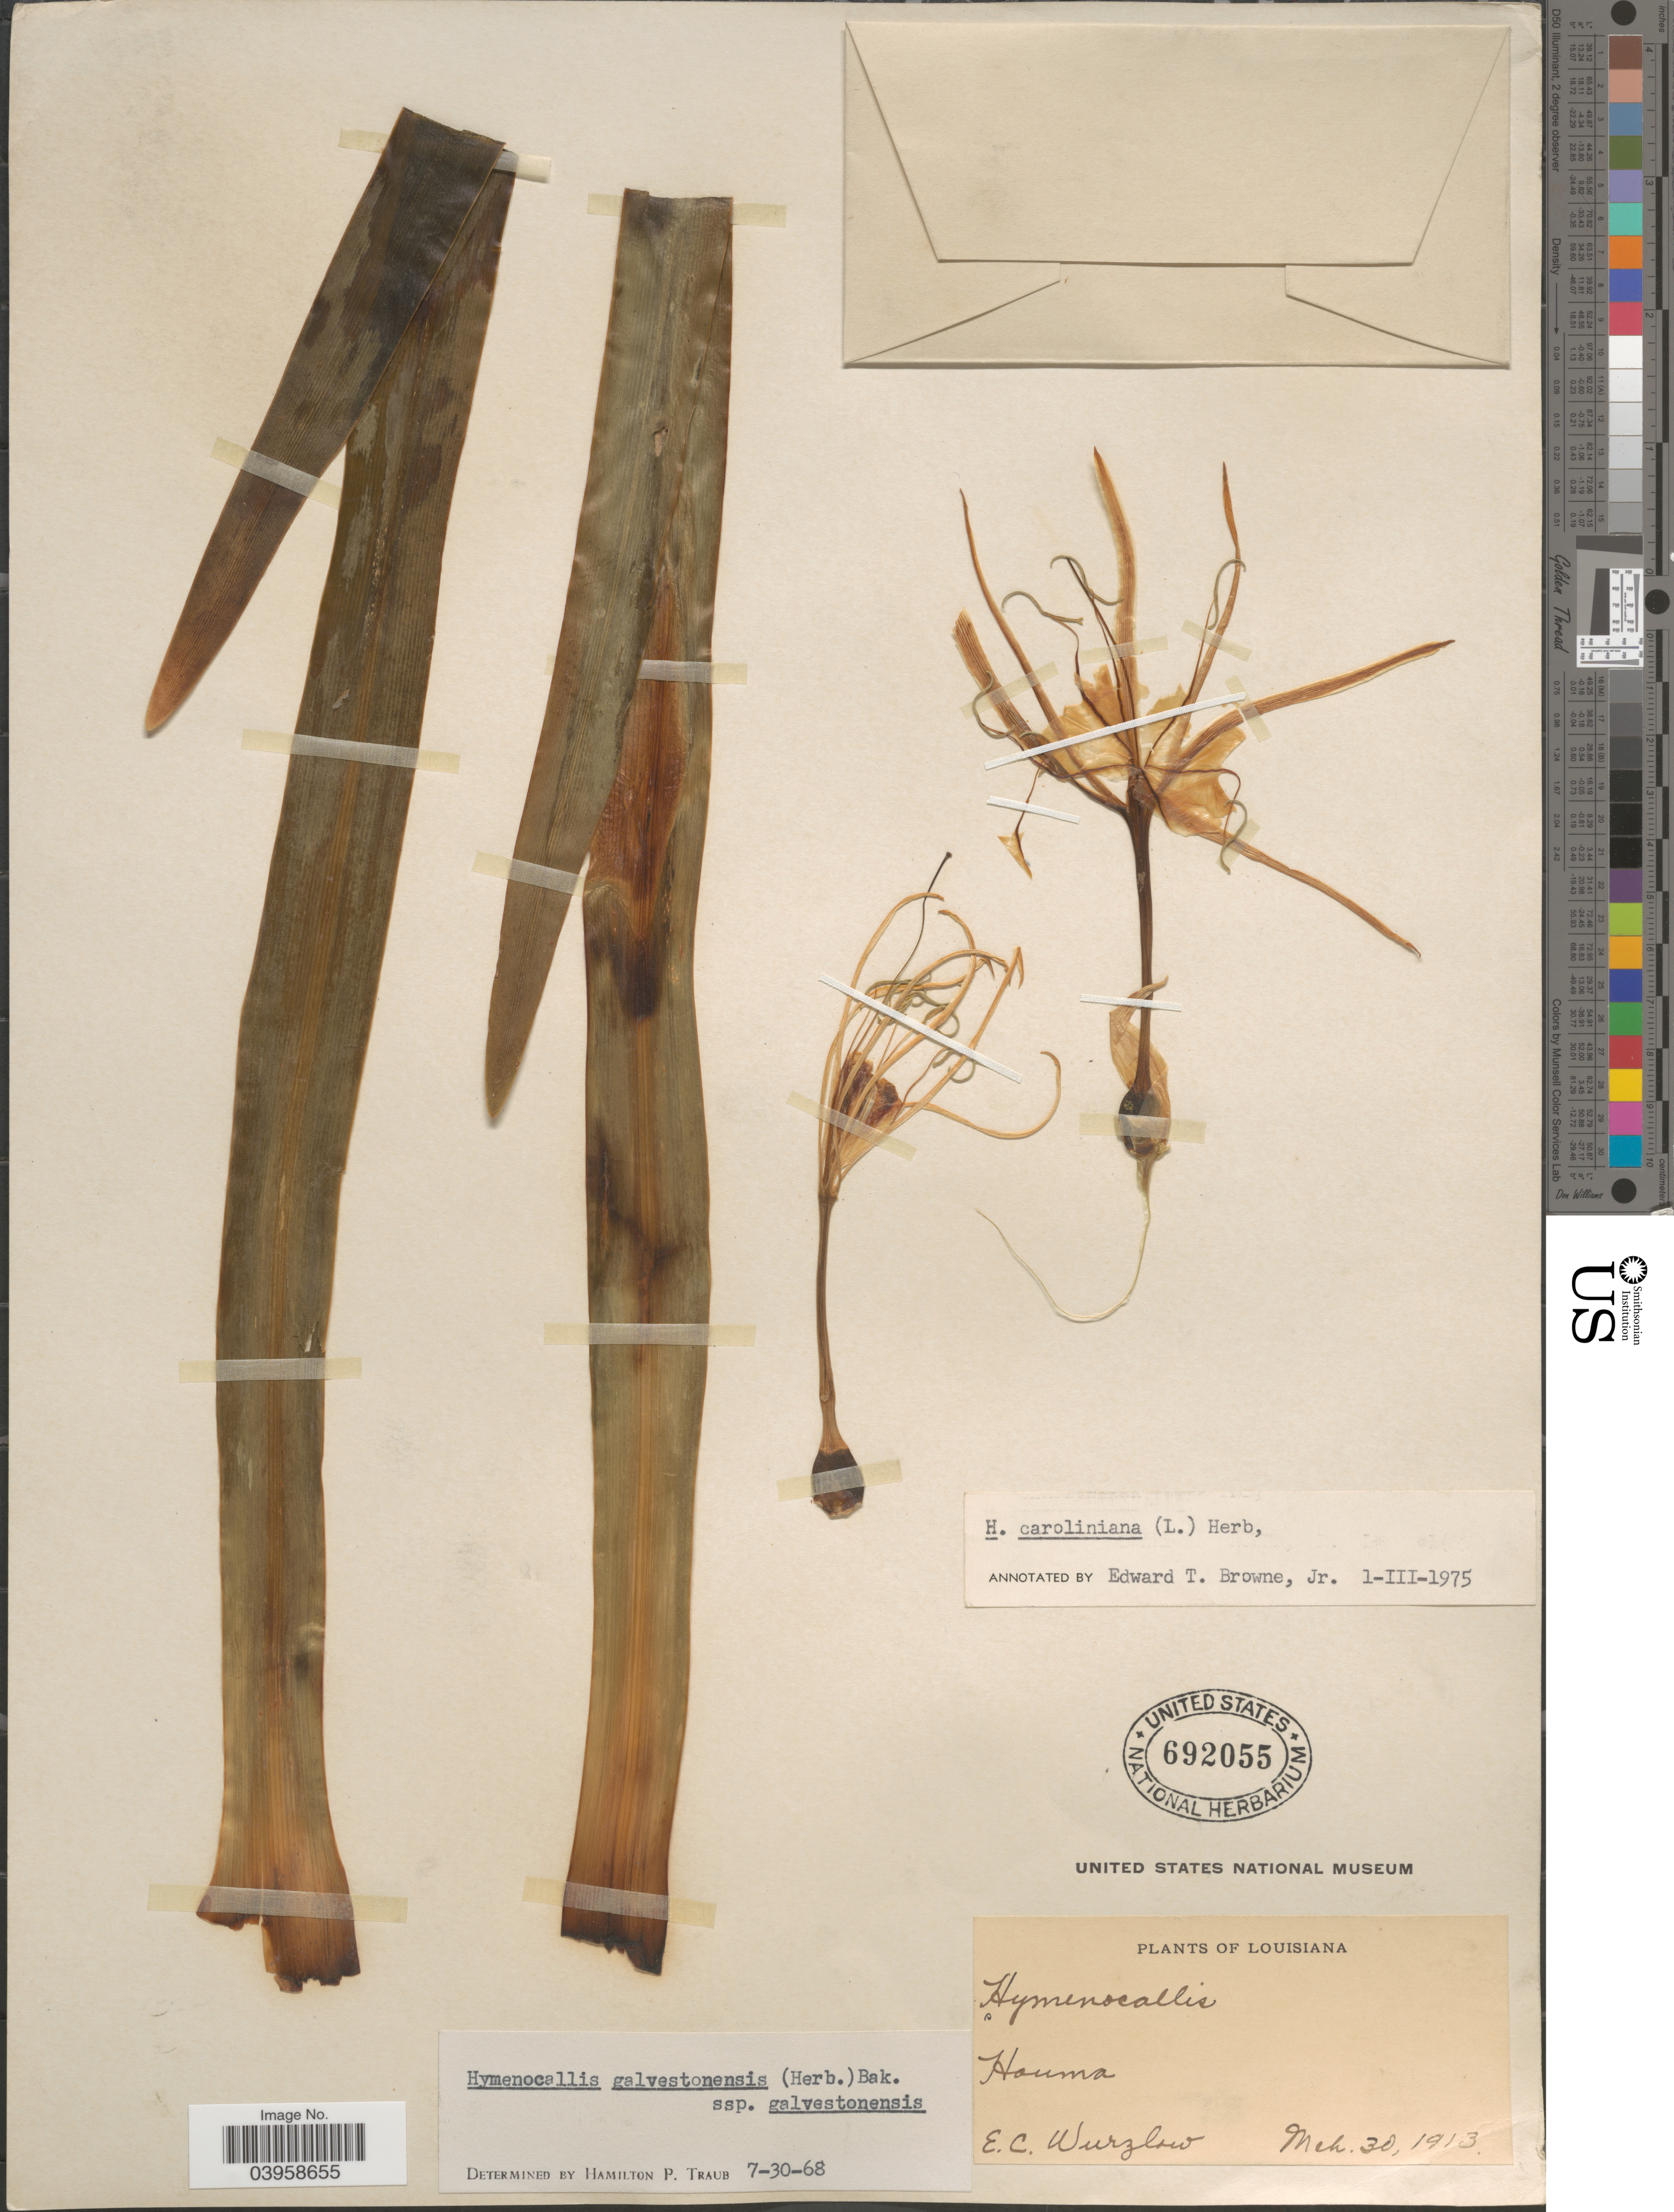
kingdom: Plantae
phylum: Tracheophyta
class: Liliopsida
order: Asparagales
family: Amaryllidaceae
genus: Hymenocallis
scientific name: Hymenocallis caroliniana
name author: (L.) Herb.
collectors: E. Wurzlow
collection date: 1913-03-30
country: United States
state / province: Louisiana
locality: Houma.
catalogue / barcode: US 692055